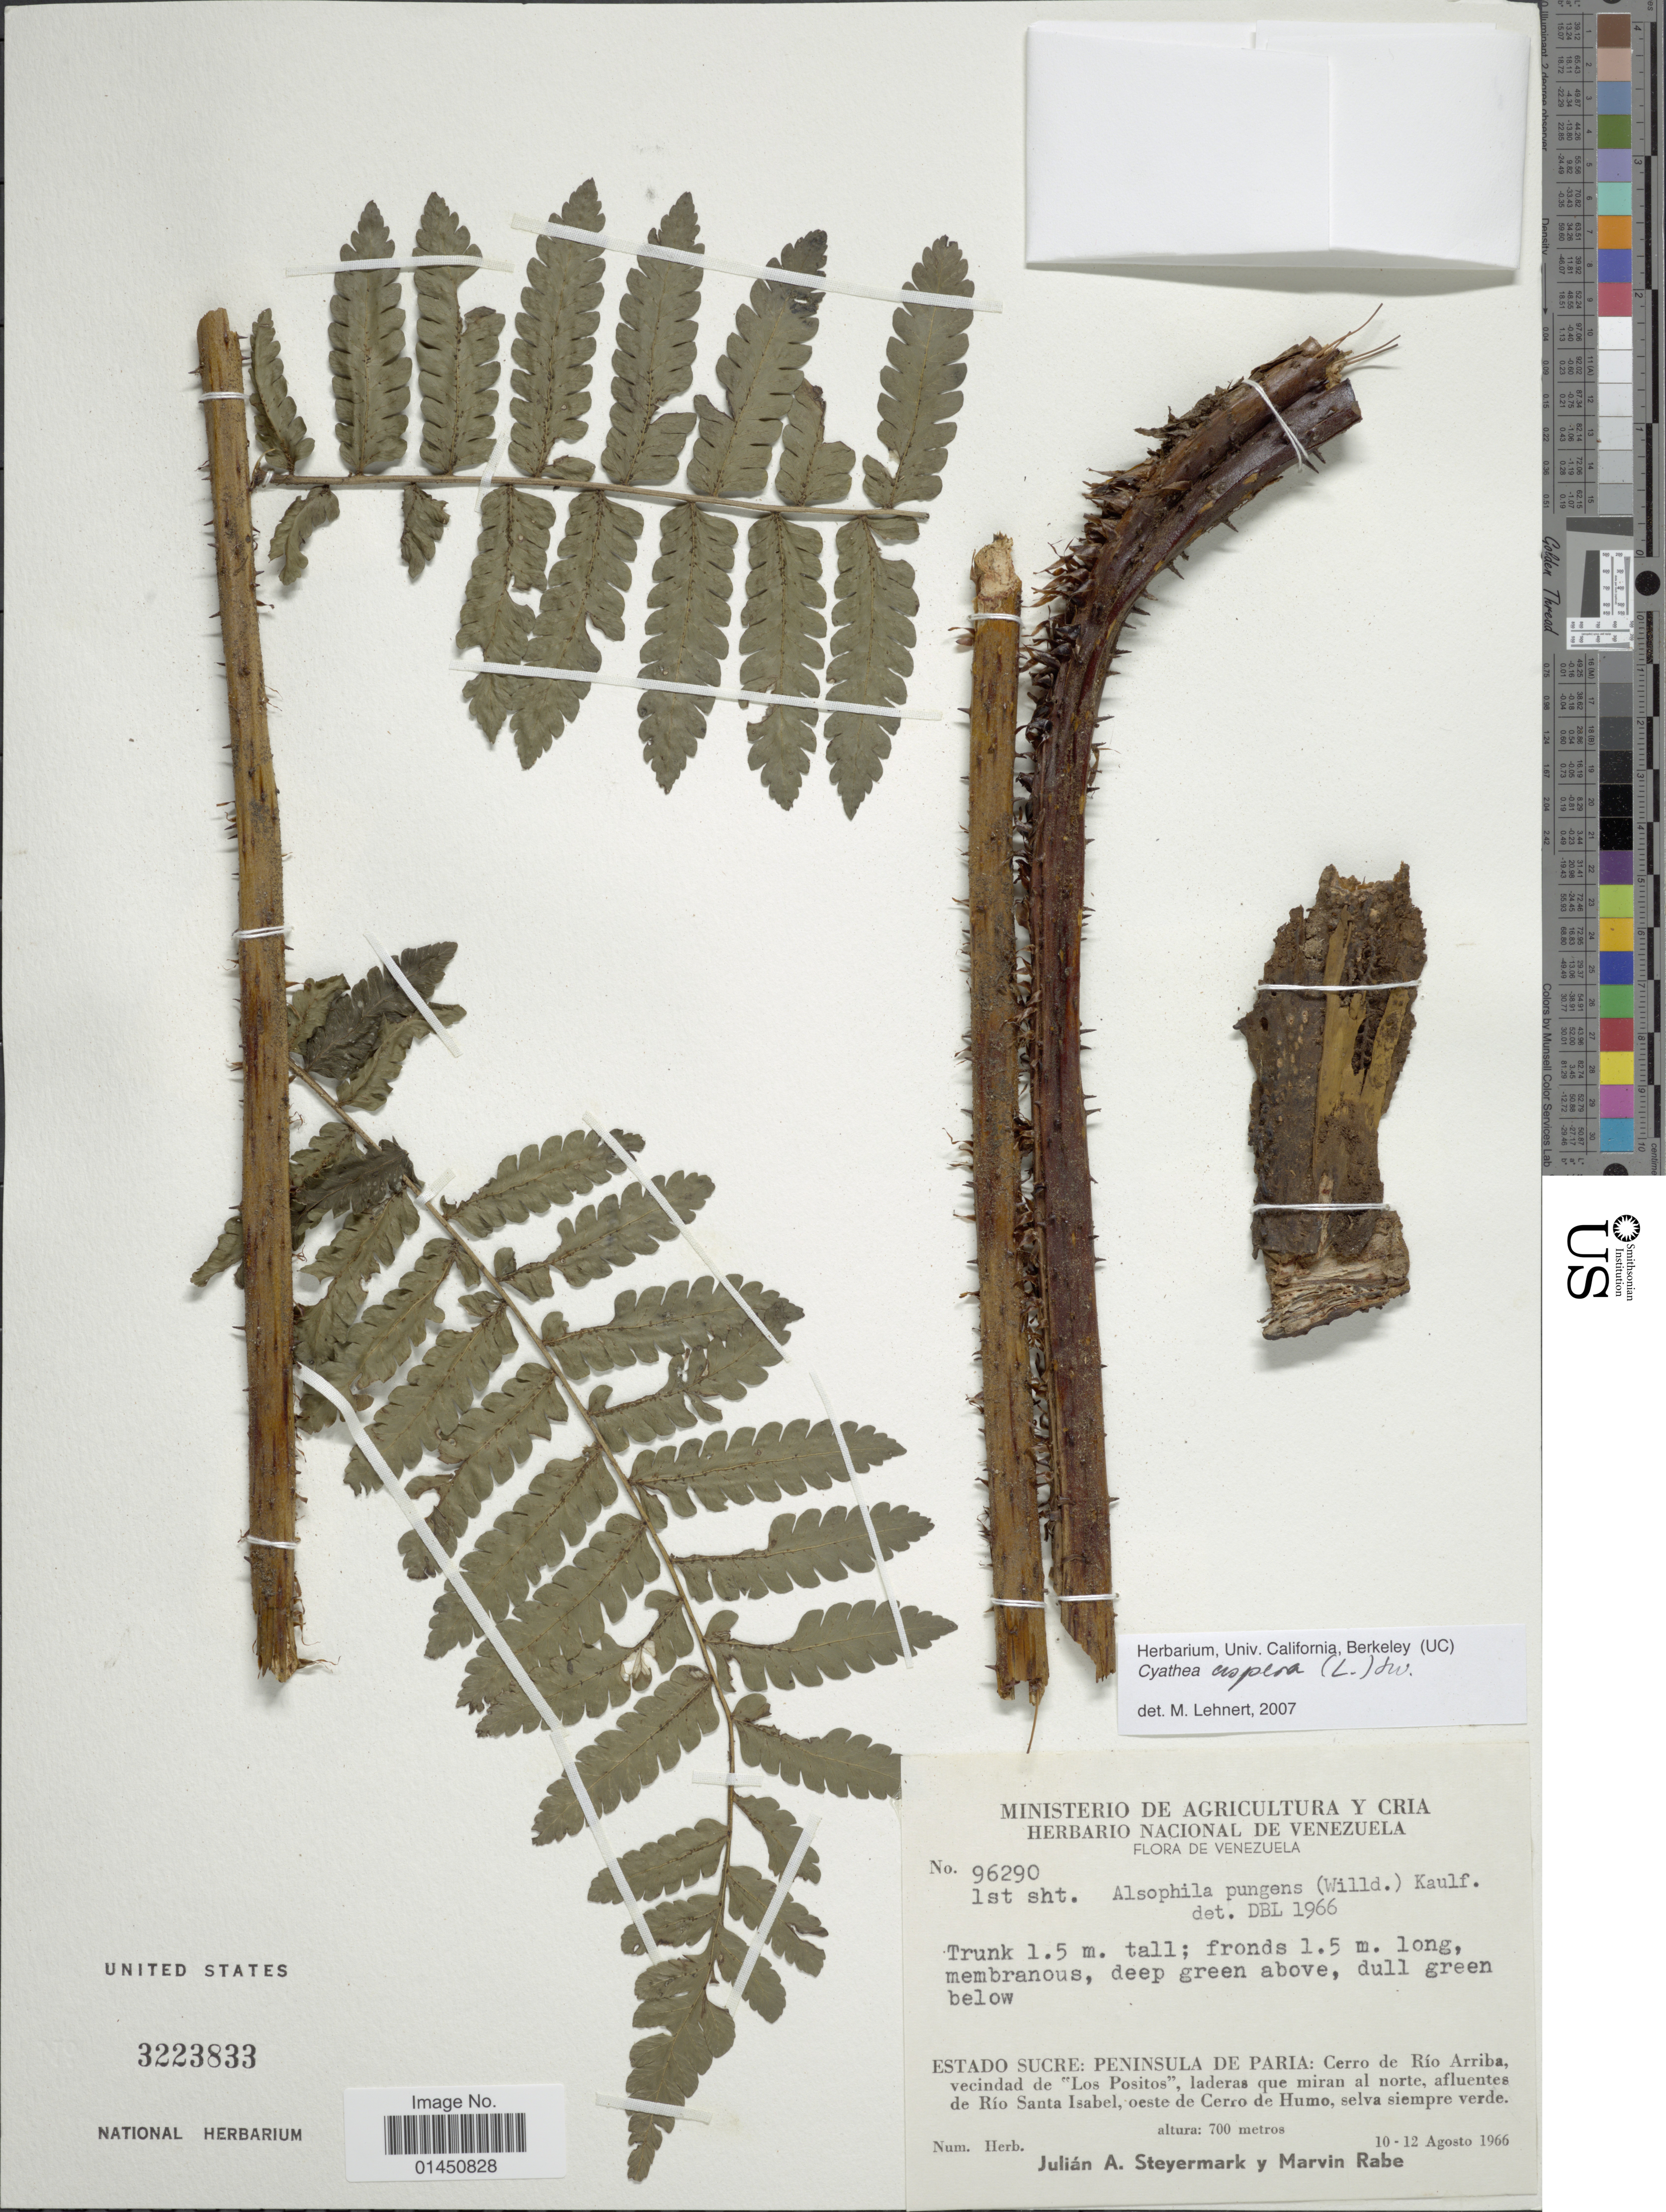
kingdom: Plantae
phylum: Tracheophyta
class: Polypodiopsida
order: Cyatheales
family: Cyatheaceae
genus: Cyathea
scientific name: Cyathea aspera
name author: (L.) Sw.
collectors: J. Steyermark & M. Rabe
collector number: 96290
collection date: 1966-08-10/1966-08-12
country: Venezuela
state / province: Sucre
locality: Peninsula de Paria: Cerro de Rio Arriba, vecindad de "Los Positos", ladera que miran al norte, afluentes de Rio Santa Isabel, oeste de Cerro de Humo, selvo siempre verde.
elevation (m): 700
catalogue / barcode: US 3223833